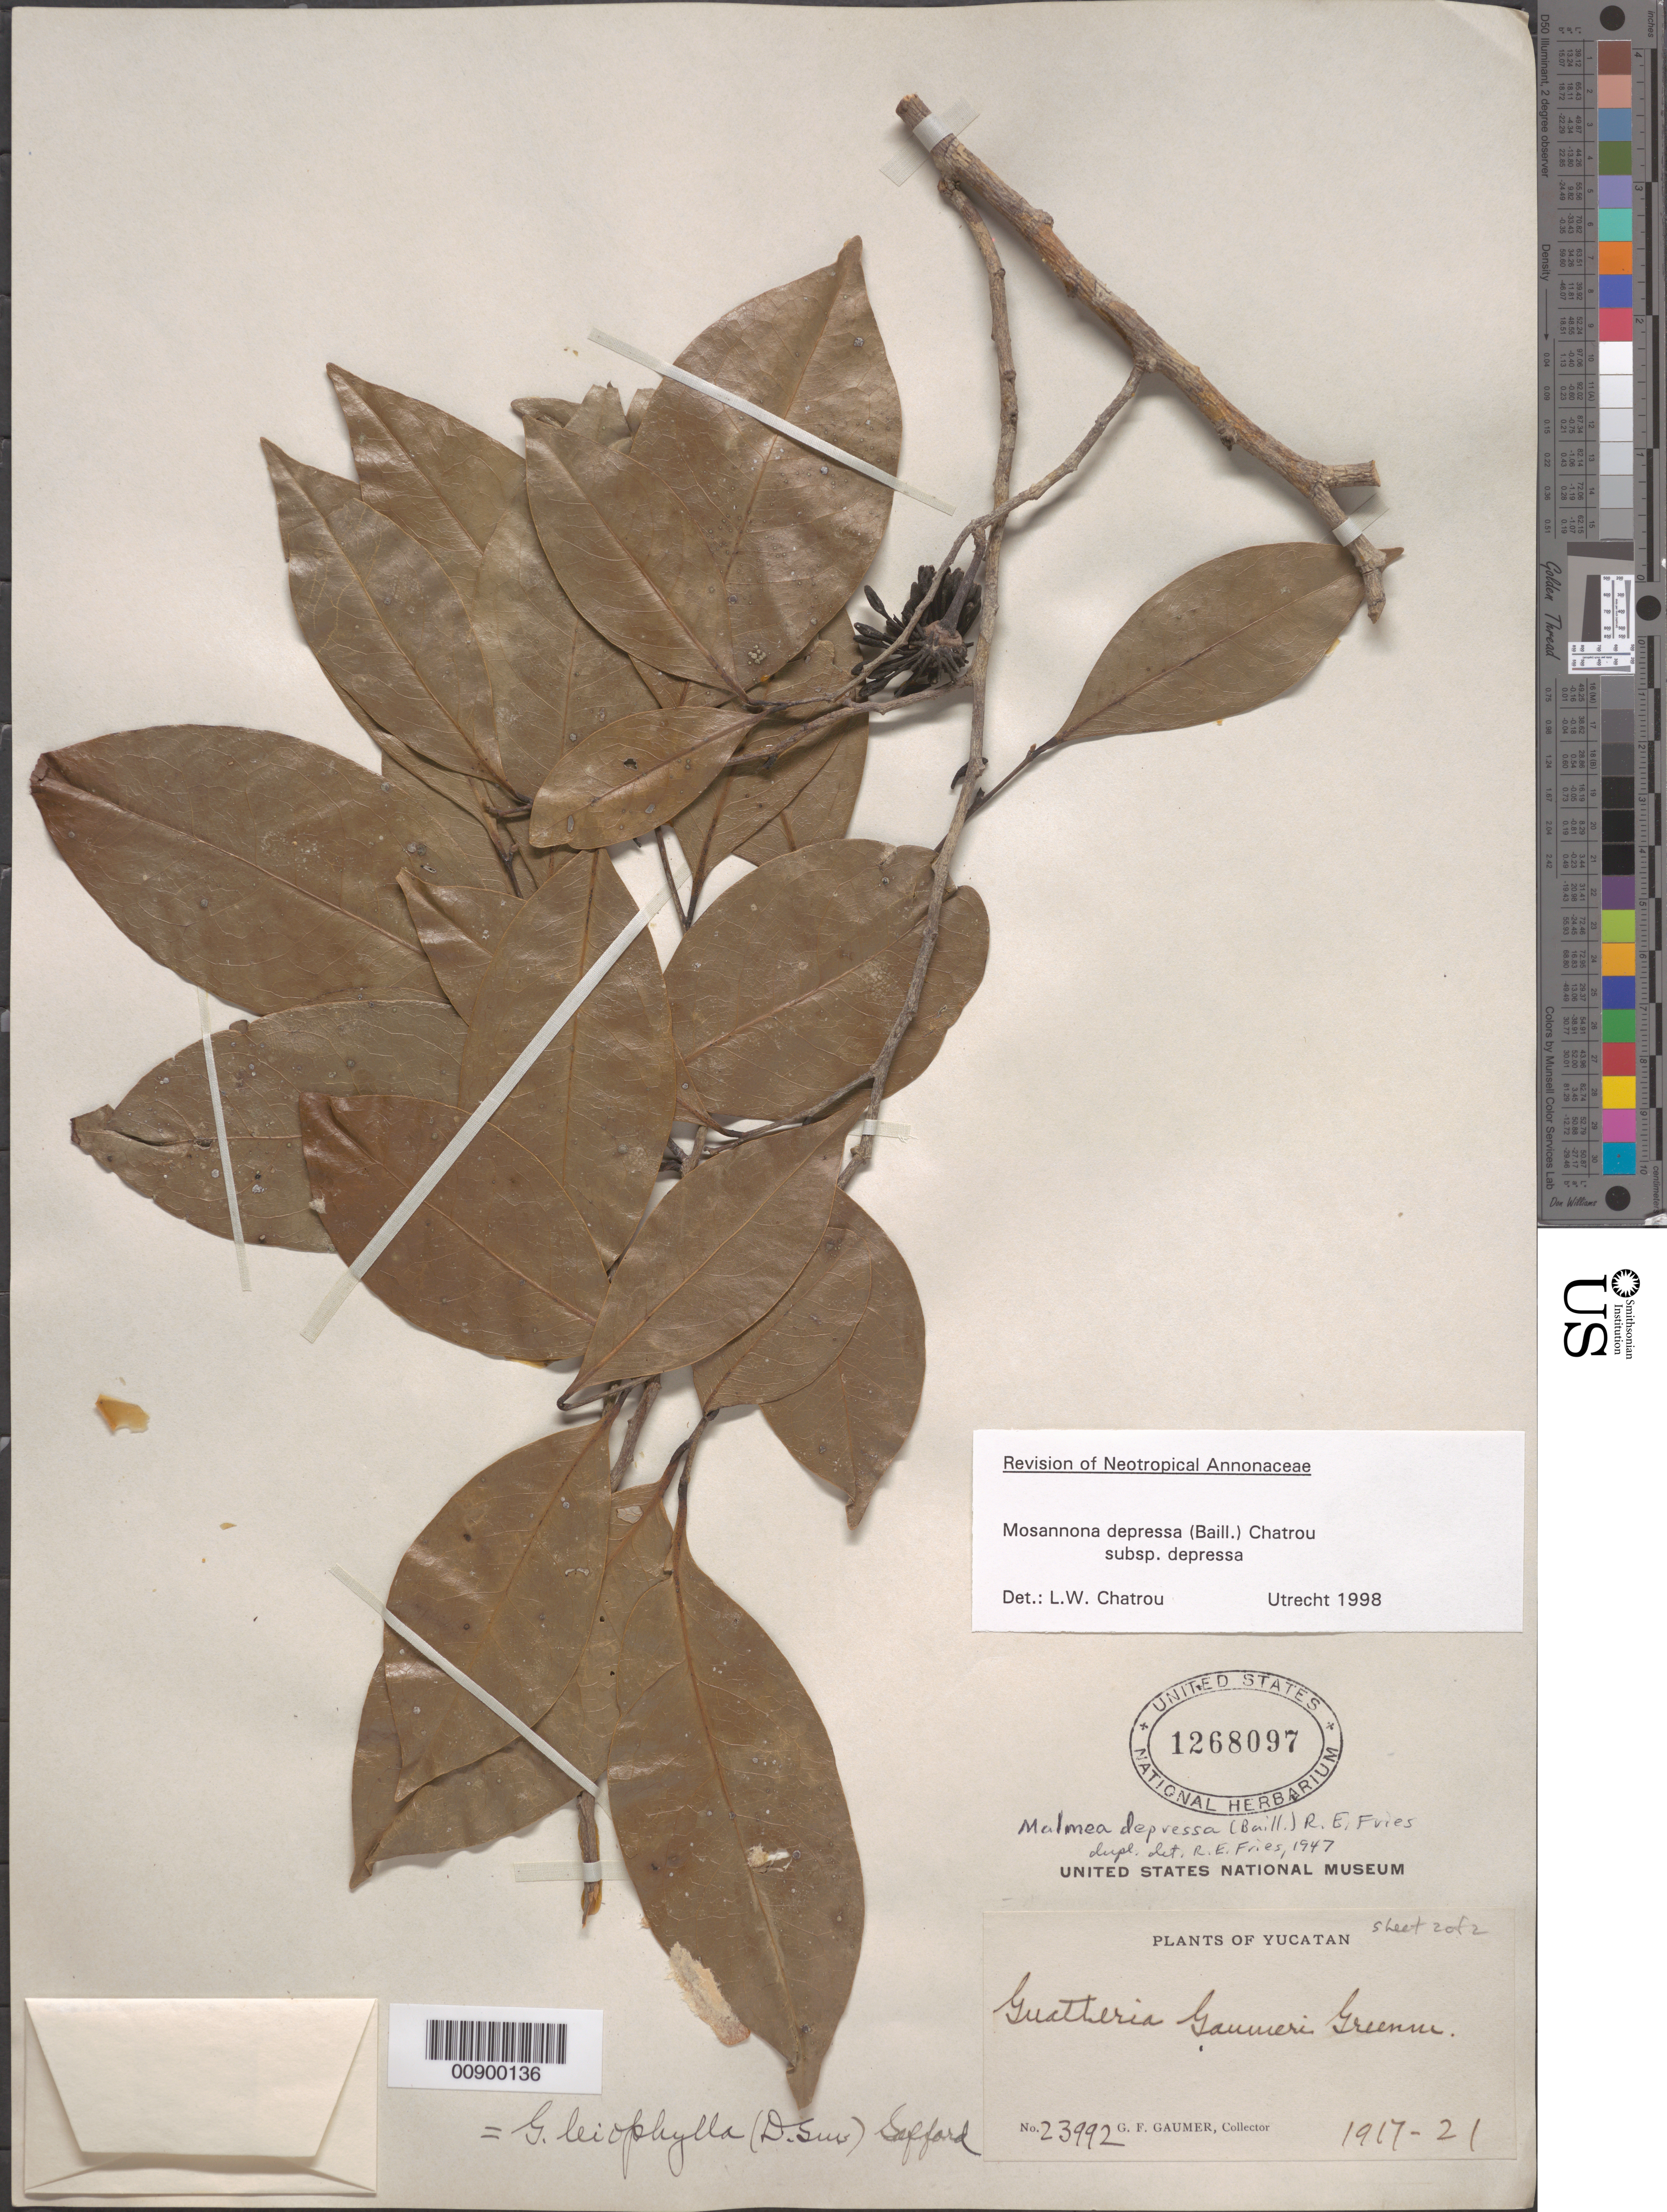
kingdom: Plantae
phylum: Tracheophyta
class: Magnoliopsida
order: Magnoliales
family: Annonaceae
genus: Malmea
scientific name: Malmea depressa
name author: (Baill.) R.E. Fr.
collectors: G. F. Gaumer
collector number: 23992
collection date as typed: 1917 to -- --- 1921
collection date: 1917/1921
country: Mexico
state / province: Yucatán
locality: Yucatán.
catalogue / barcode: US 1268097